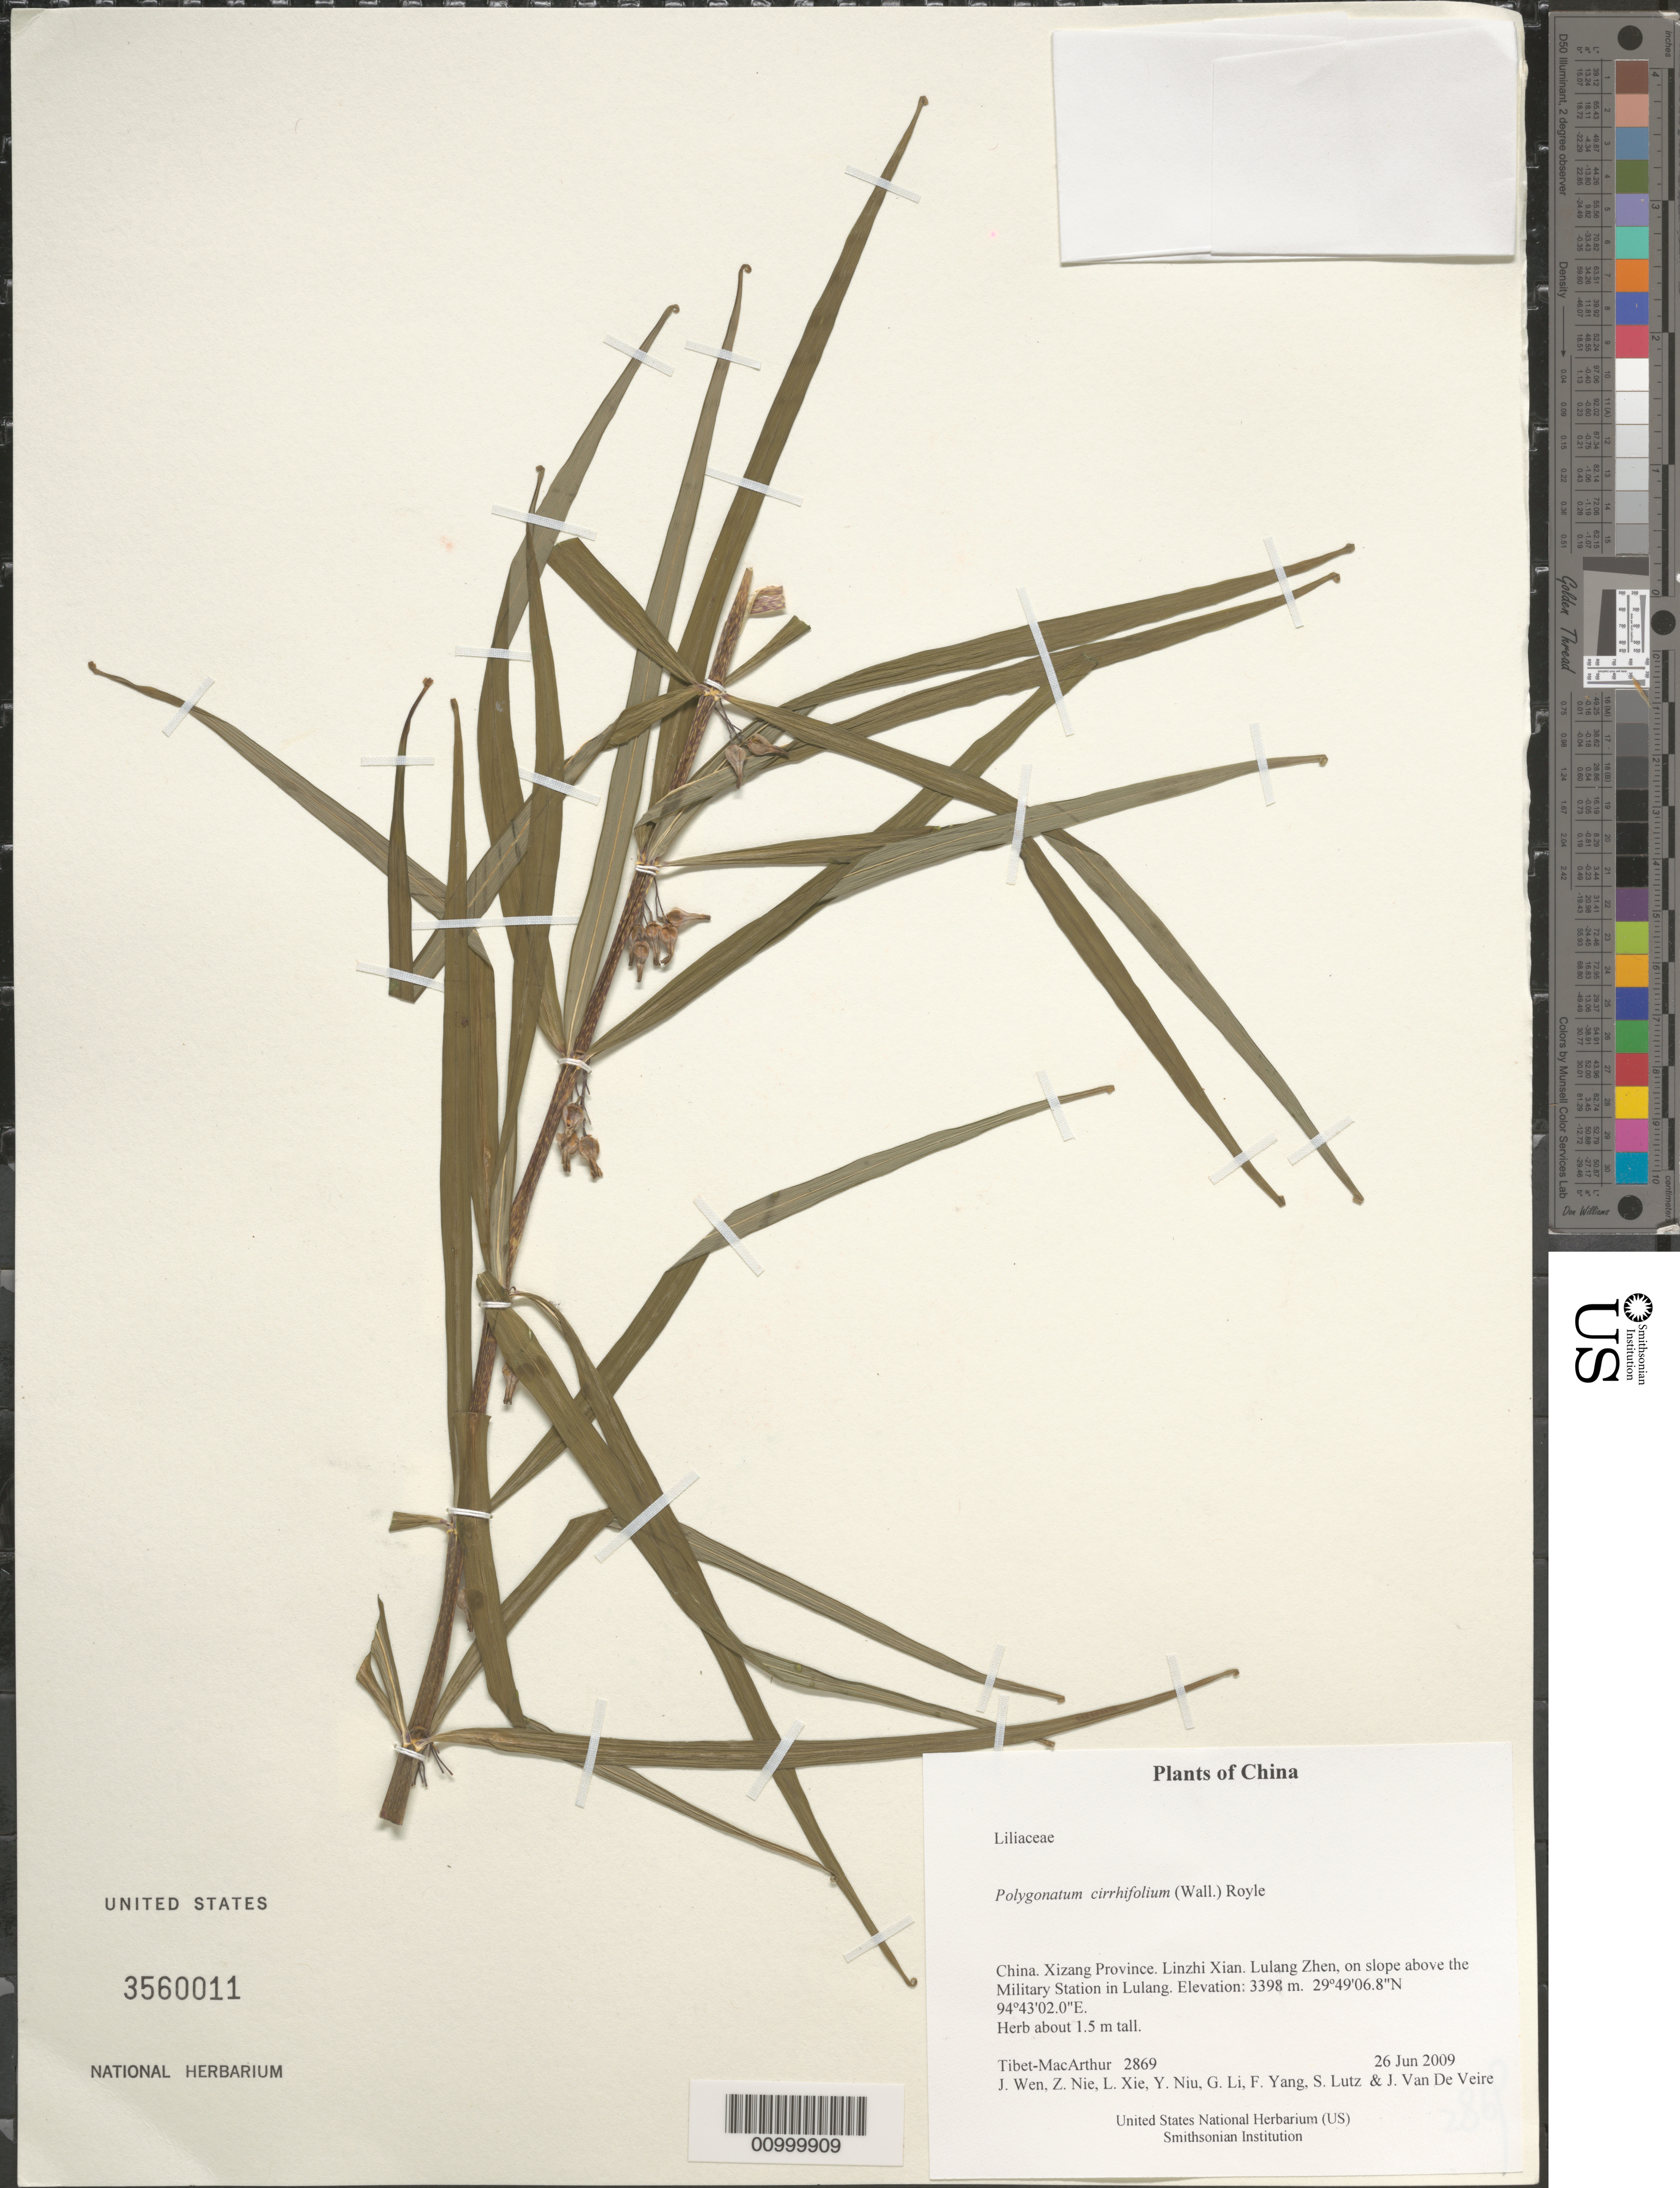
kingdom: Plantae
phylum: Tracheophyta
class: Liliopsida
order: Asparagales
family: Asparagaceae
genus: Polygonatum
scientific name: Polygonatum cirrhifolium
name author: (Wall.) Royle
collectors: Tibet-MacArthur, J. Wen, Z. Nie, L. Xie, Y. Niu, G. Li, F. Yang, S. Lutz & J. Van De Veire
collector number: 2869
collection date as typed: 26 Jun 2009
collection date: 2009-06-26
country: China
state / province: Xizang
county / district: Linzhi Xian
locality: Lulang Zhen, on slope above the Military Station in Lulang.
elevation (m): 3398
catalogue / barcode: US 3560011